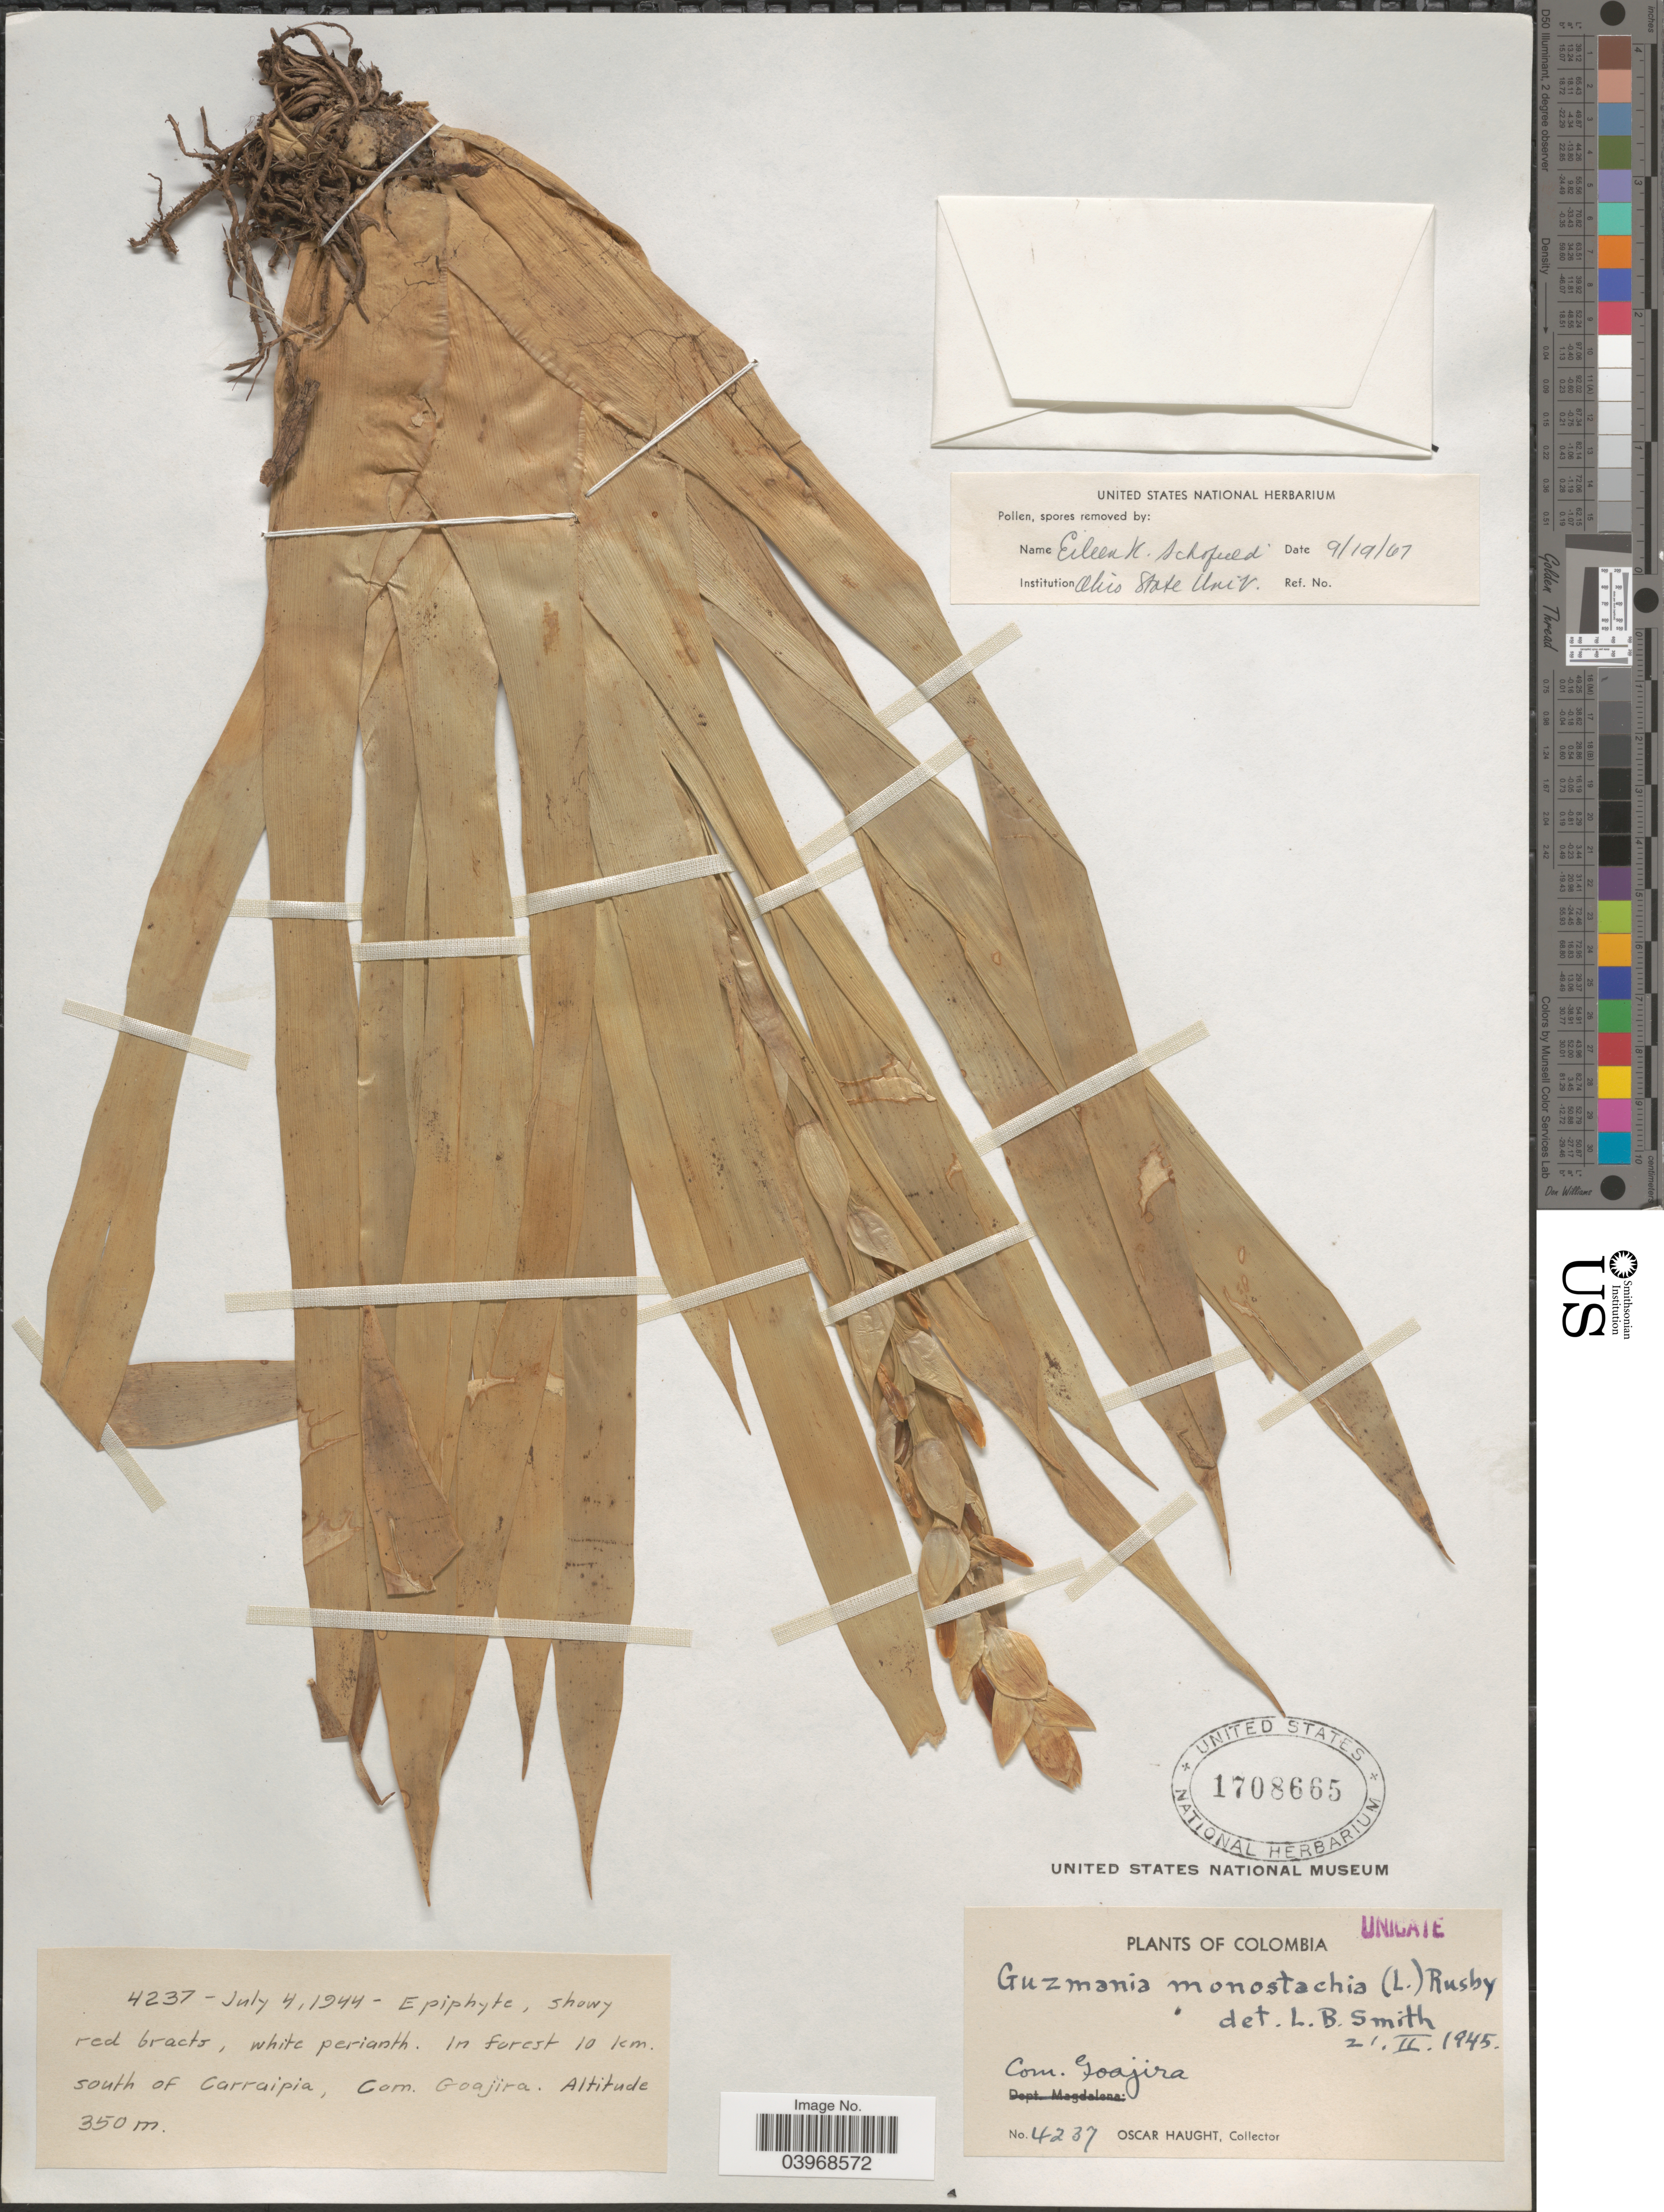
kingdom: Plantae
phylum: Tracheophyta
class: Liliopsida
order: Poales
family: Bromeliaceae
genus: Guzmania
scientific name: Guzmania monostachia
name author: (L.) Rusby ex Mez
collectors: O. L. Haught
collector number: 4237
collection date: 1944-07-04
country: Colombia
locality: In forest 10 km. south of Carraipa, Com. Goajira.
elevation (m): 350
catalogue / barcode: US 1708665